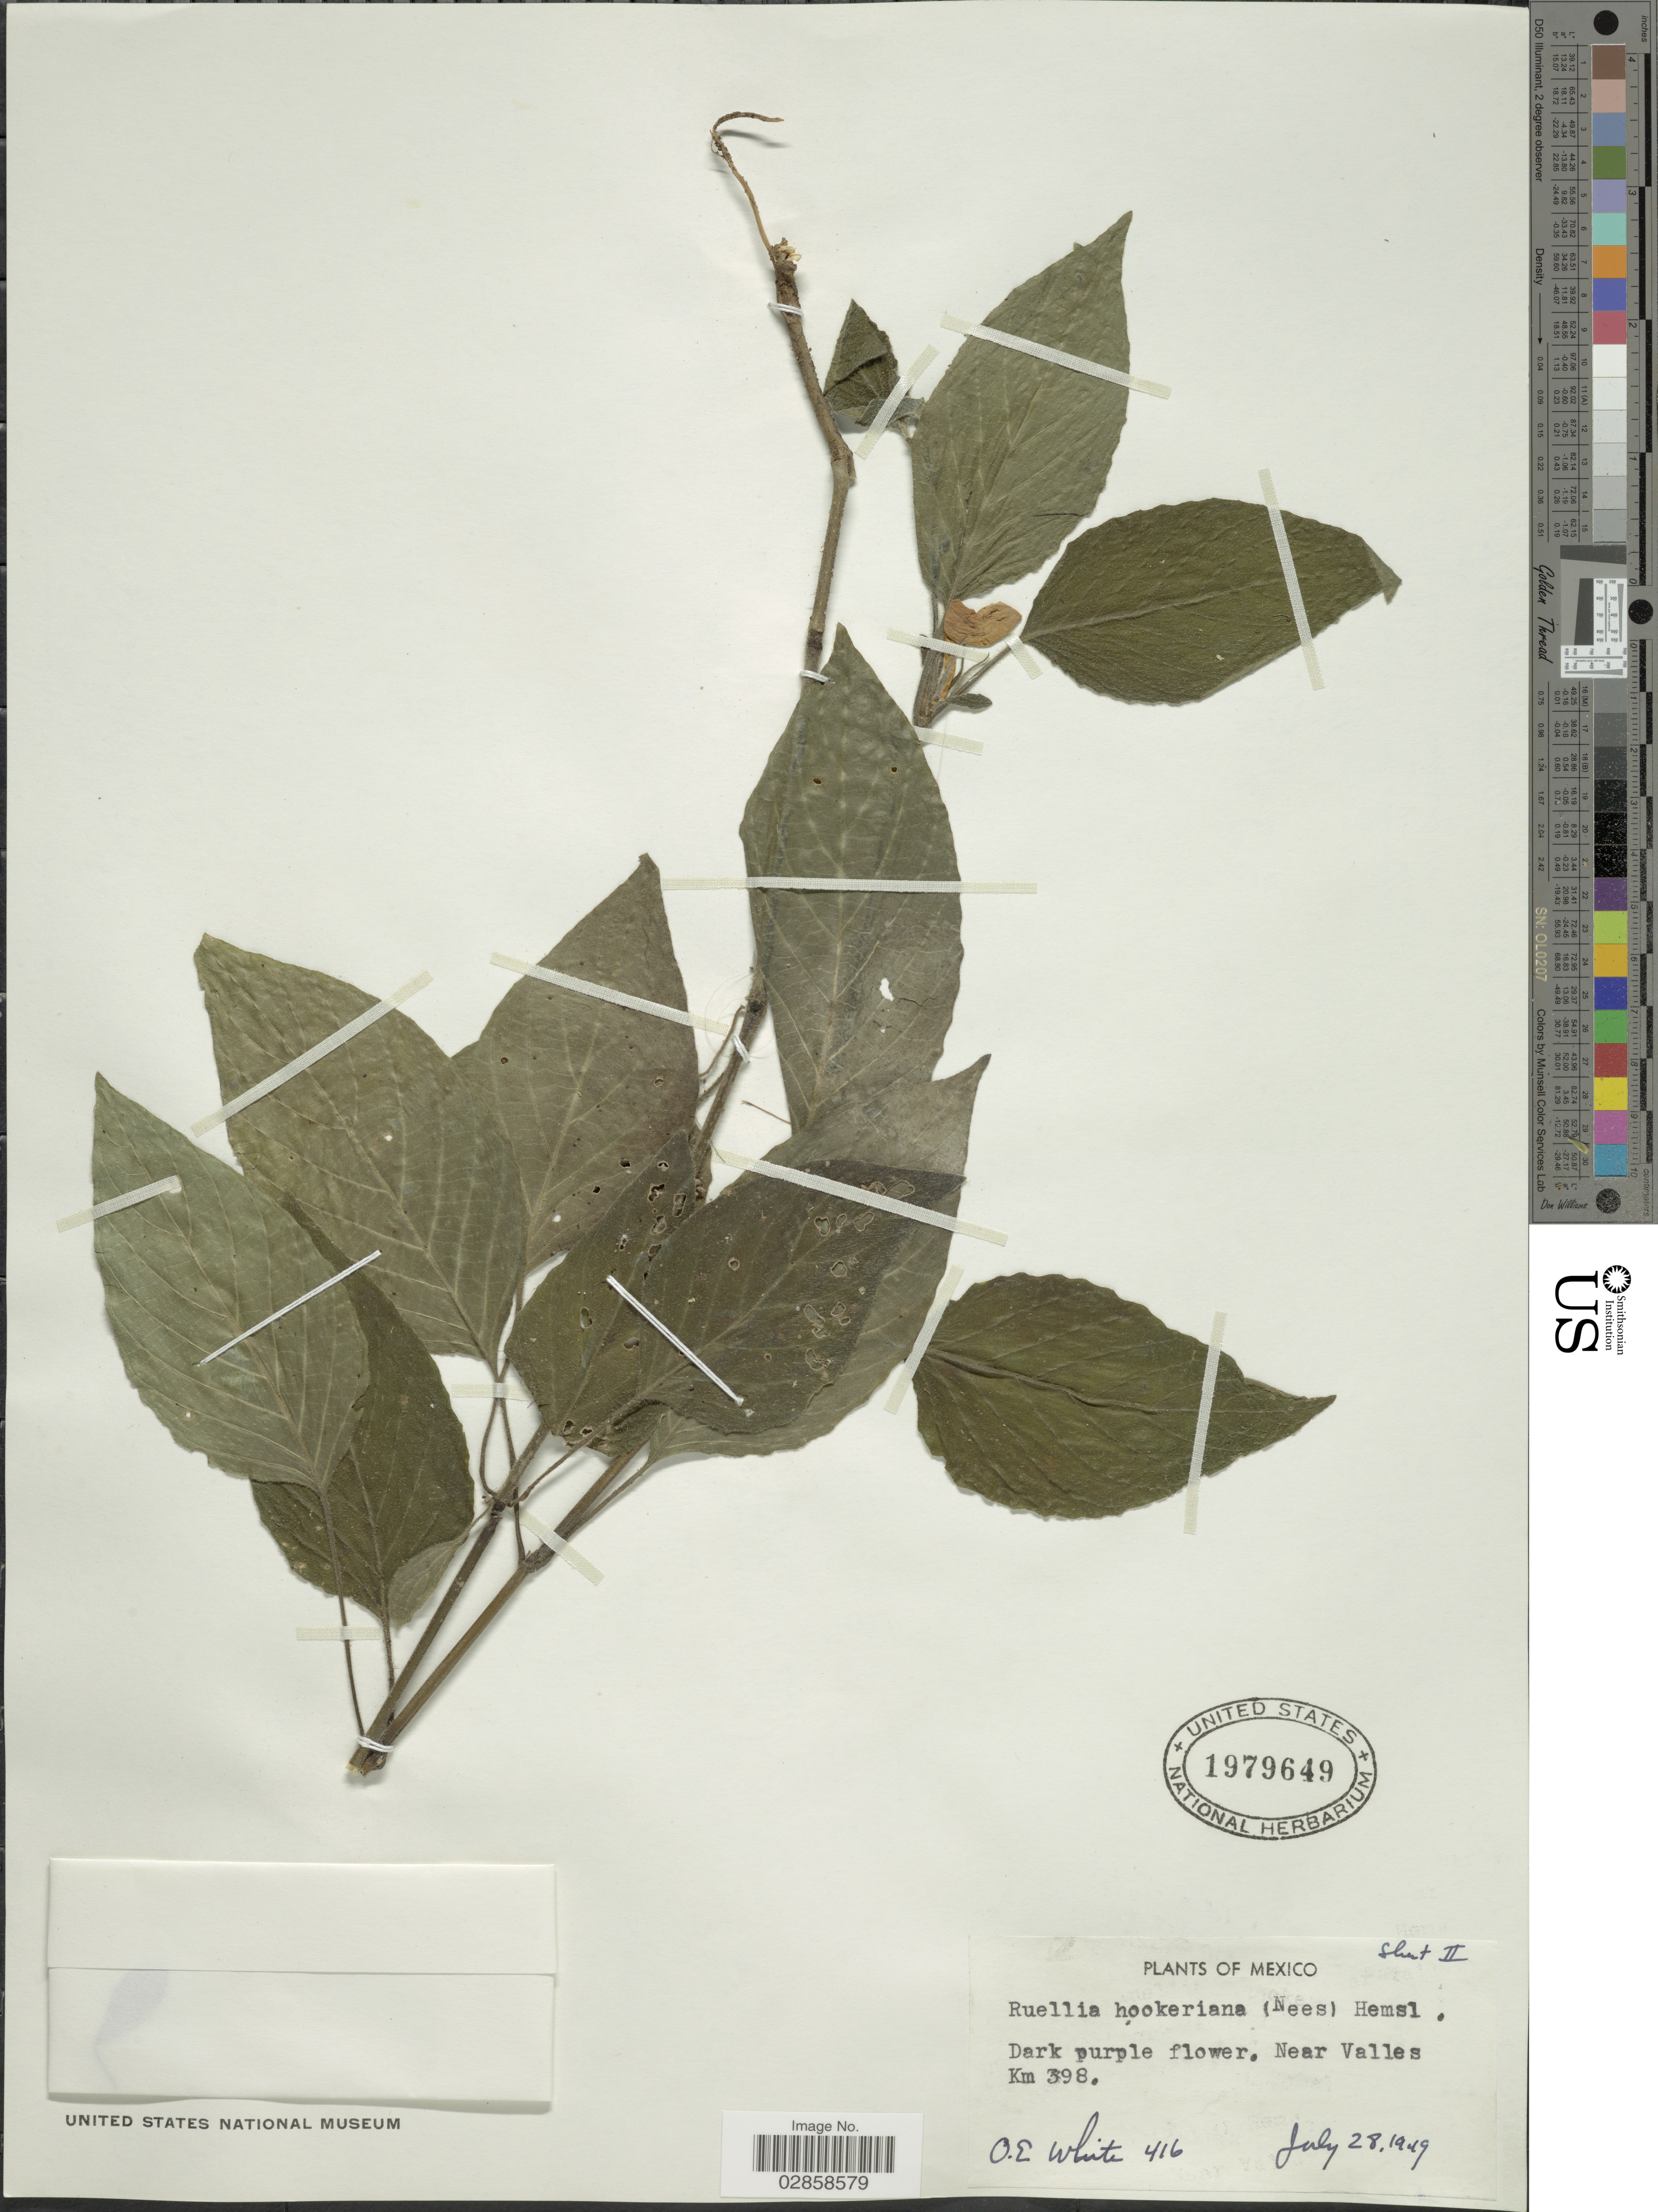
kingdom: Plantae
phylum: Tracheophyta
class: Magnoliopsida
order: Lamiales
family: Acanthaceae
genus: Ruellia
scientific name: Ruellia hookeriana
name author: (Nees) Hemsl.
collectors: O. E. White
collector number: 416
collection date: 1949-07-28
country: Mexico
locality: Near Valles Km 398.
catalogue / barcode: US 1979649